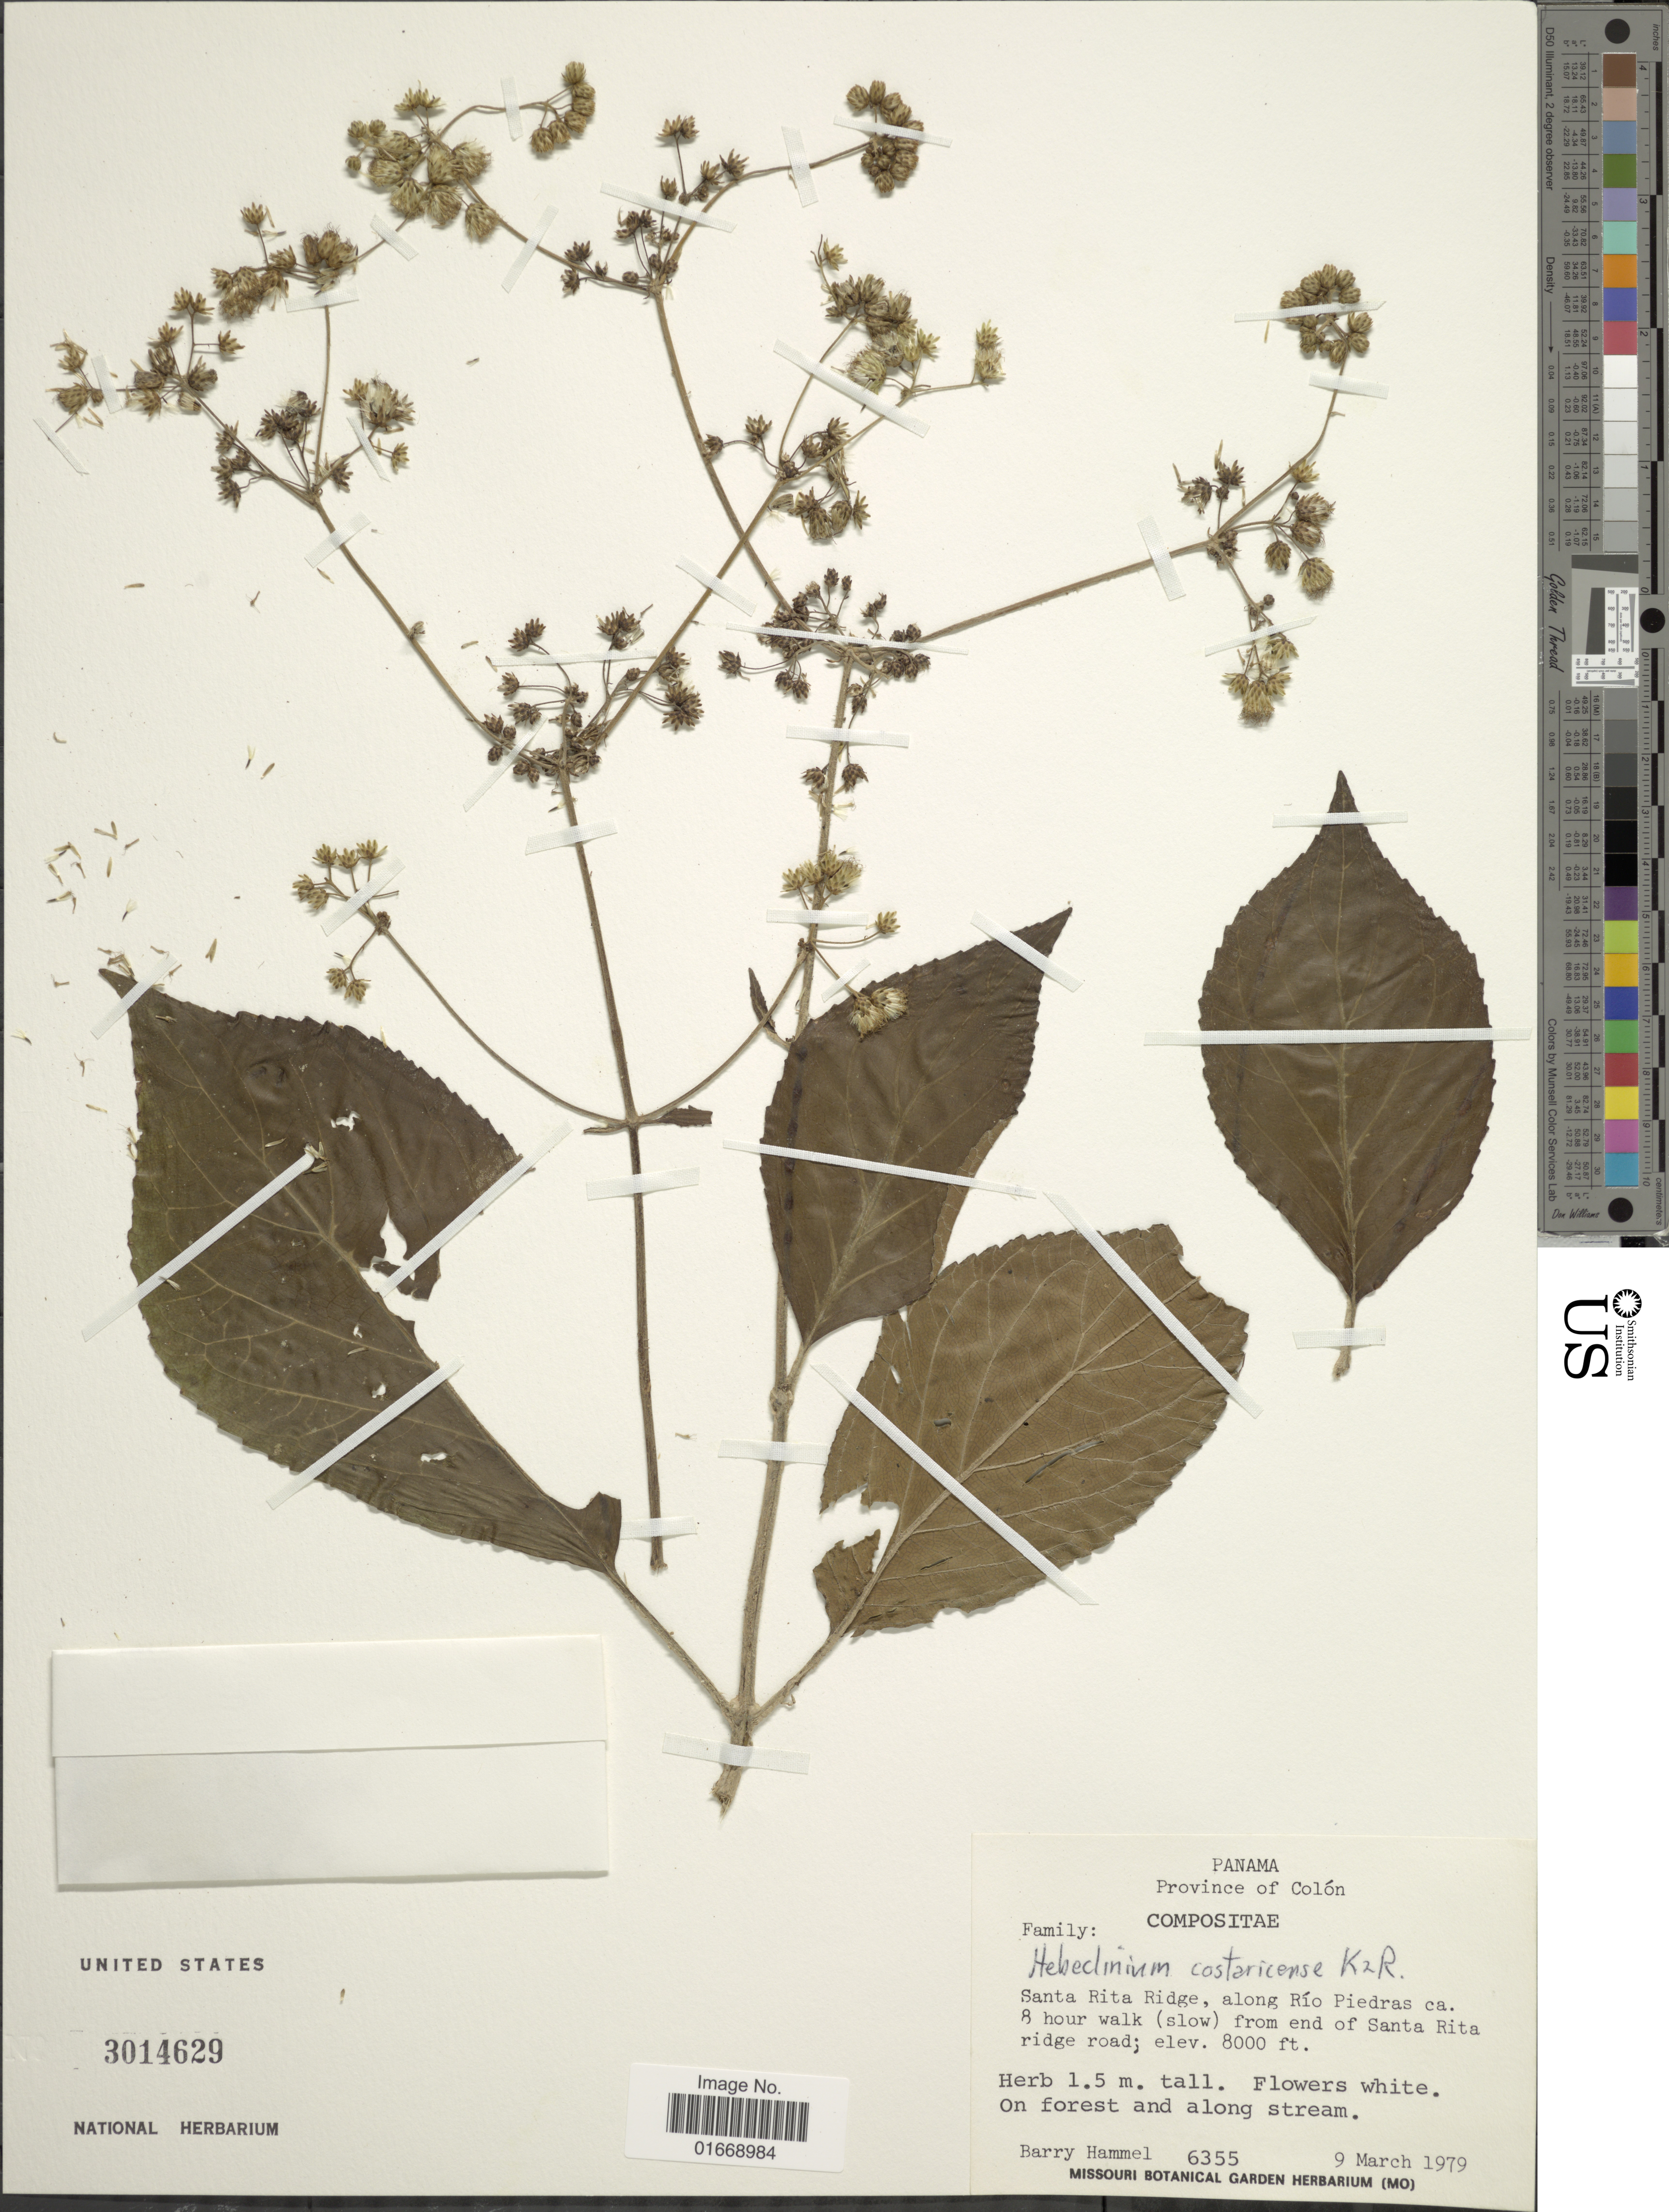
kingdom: Plantae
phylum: Tracheophyta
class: Magnoliopsida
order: Asterales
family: Asteraceae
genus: Hebeclinium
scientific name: Hebeclinium costaricense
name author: R.M. King & H. Rob.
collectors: B. Hammel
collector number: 6355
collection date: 1979-03-09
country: Panama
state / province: Colón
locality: Santa Rita Ridge, along Rio Piedras ca 8 hour walk (slow) from end of Santa Rita ridge road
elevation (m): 2438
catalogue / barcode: US 3014629